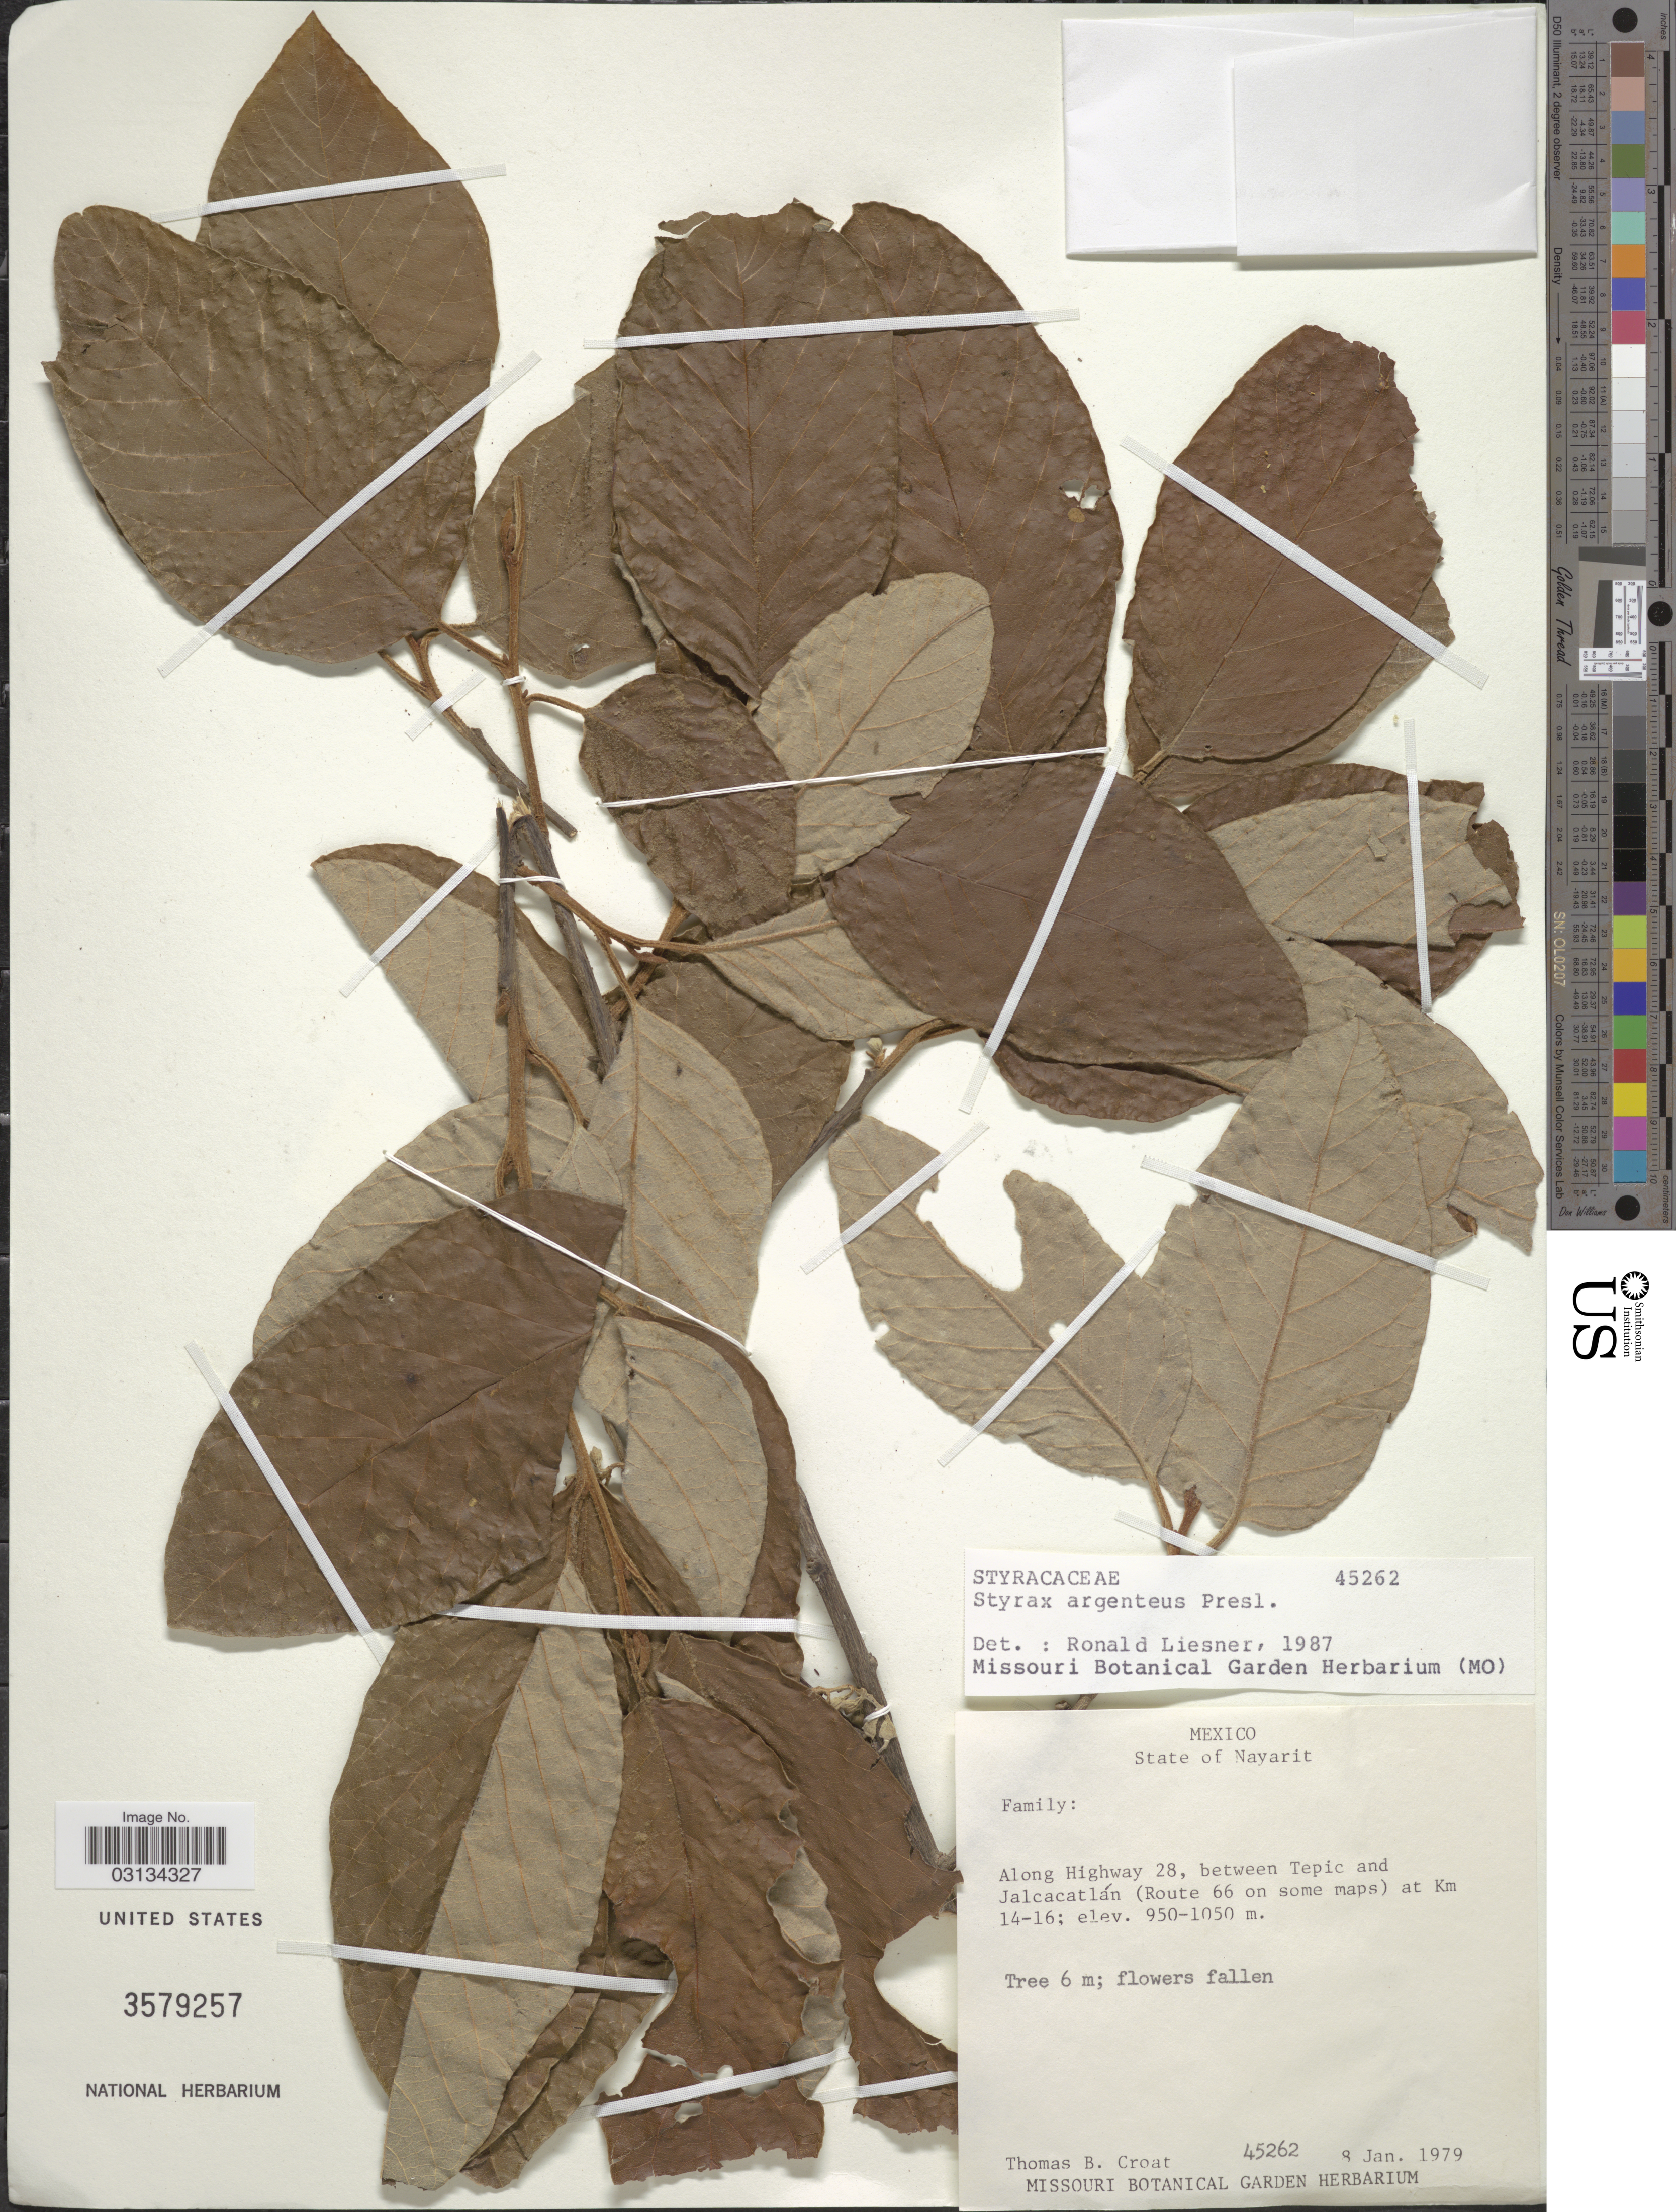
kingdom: Plantae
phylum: Tracheophyta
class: Magnoliopsida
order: Ericales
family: Styracaceae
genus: Styrax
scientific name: Styrax argenteus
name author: C. Presl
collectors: T. B. Croat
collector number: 45262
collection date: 1979-01-08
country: Mexico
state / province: Nayarit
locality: State of Nayarit. Along Highway 28, between Tepic and Jalcacatlán (Route 66 on some maps) at Km 14-16.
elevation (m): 950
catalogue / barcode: US 3579257